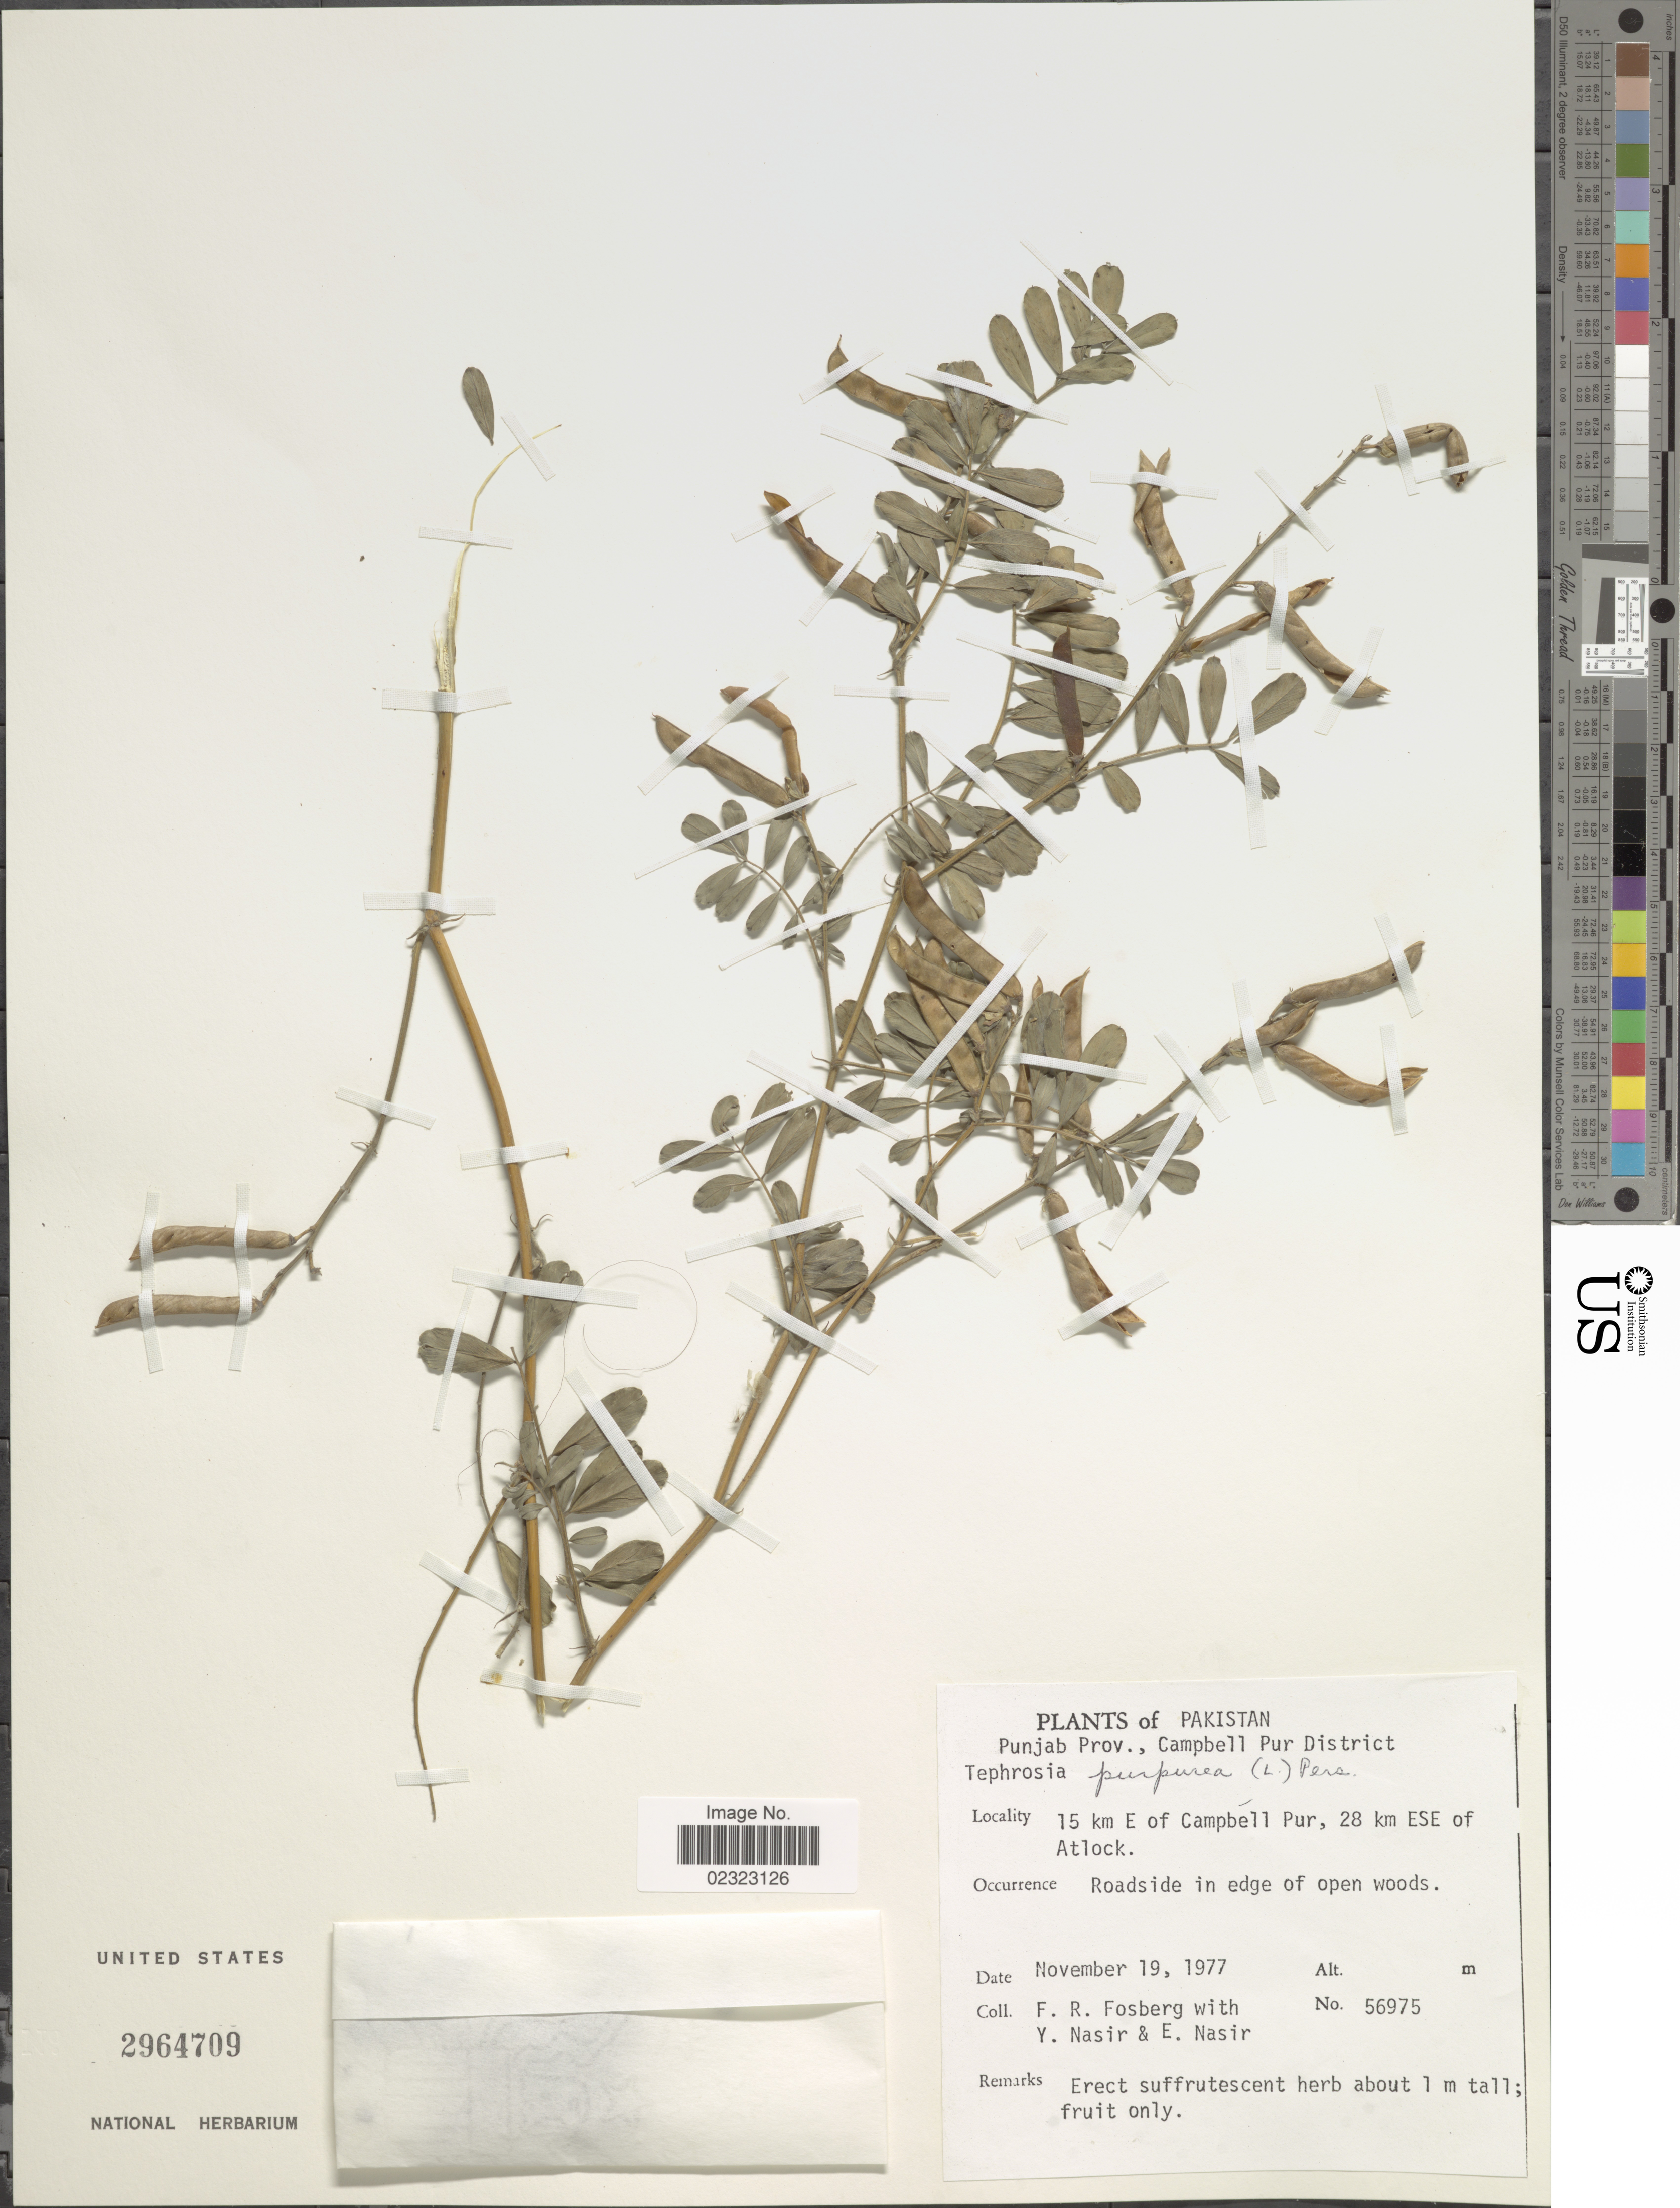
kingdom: Plantae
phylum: Tracheophyta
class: Magnoliopsida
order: Fabales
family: Fabaceae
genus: Tephrosia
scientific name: Tephrosia purpurea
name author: (L.) Pers.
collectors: F. R. Fosberg, Y. Nasir & E. Nasir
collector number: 56975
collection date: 1977-11-19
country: Pakistan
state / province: Punjab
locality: Campbell District. 15 km E of Campbell Pur, 28 km ESE of Atlock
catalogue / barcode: US 2964709